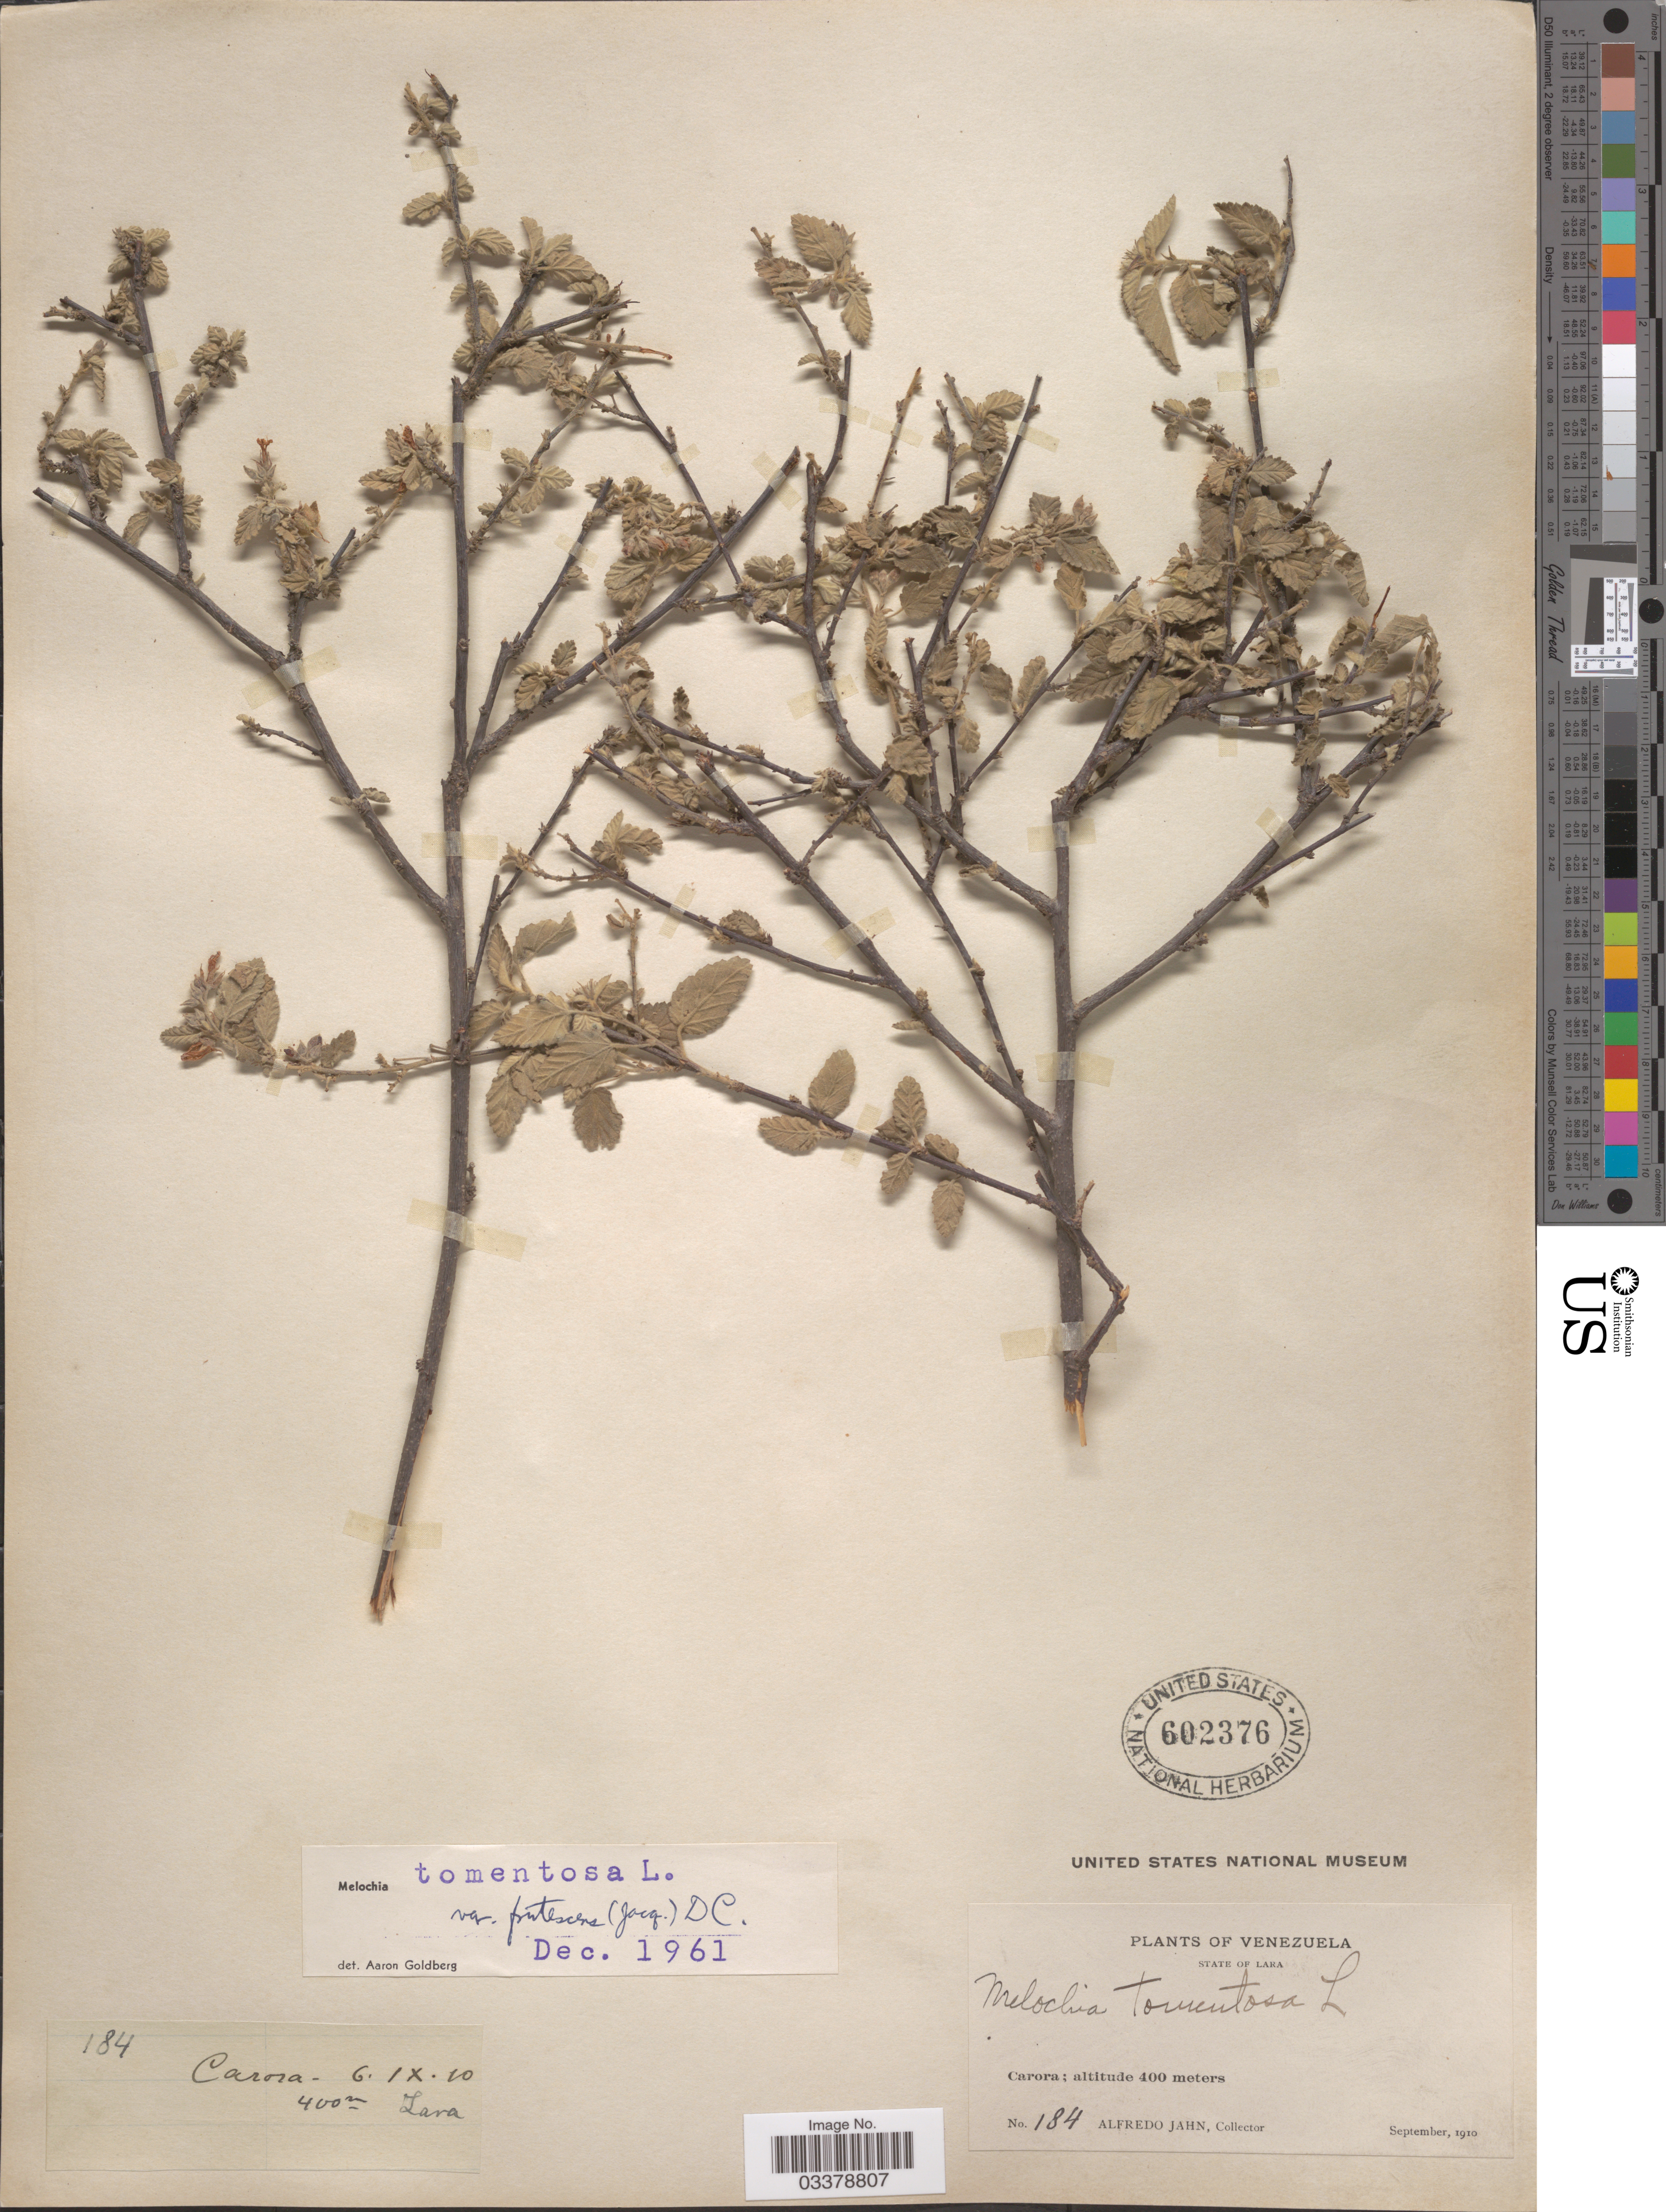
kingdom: Plantae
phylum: Tracheophyta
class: Magnoliopsida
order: Malvales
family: Malvaceae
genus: Melochia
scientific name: Melochia tomentosa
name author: L.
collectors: A. Jahn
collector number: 184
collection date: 1910-09-06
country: Venezuela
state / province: Lara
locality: Carora.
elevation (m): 400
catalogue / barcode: US 602376